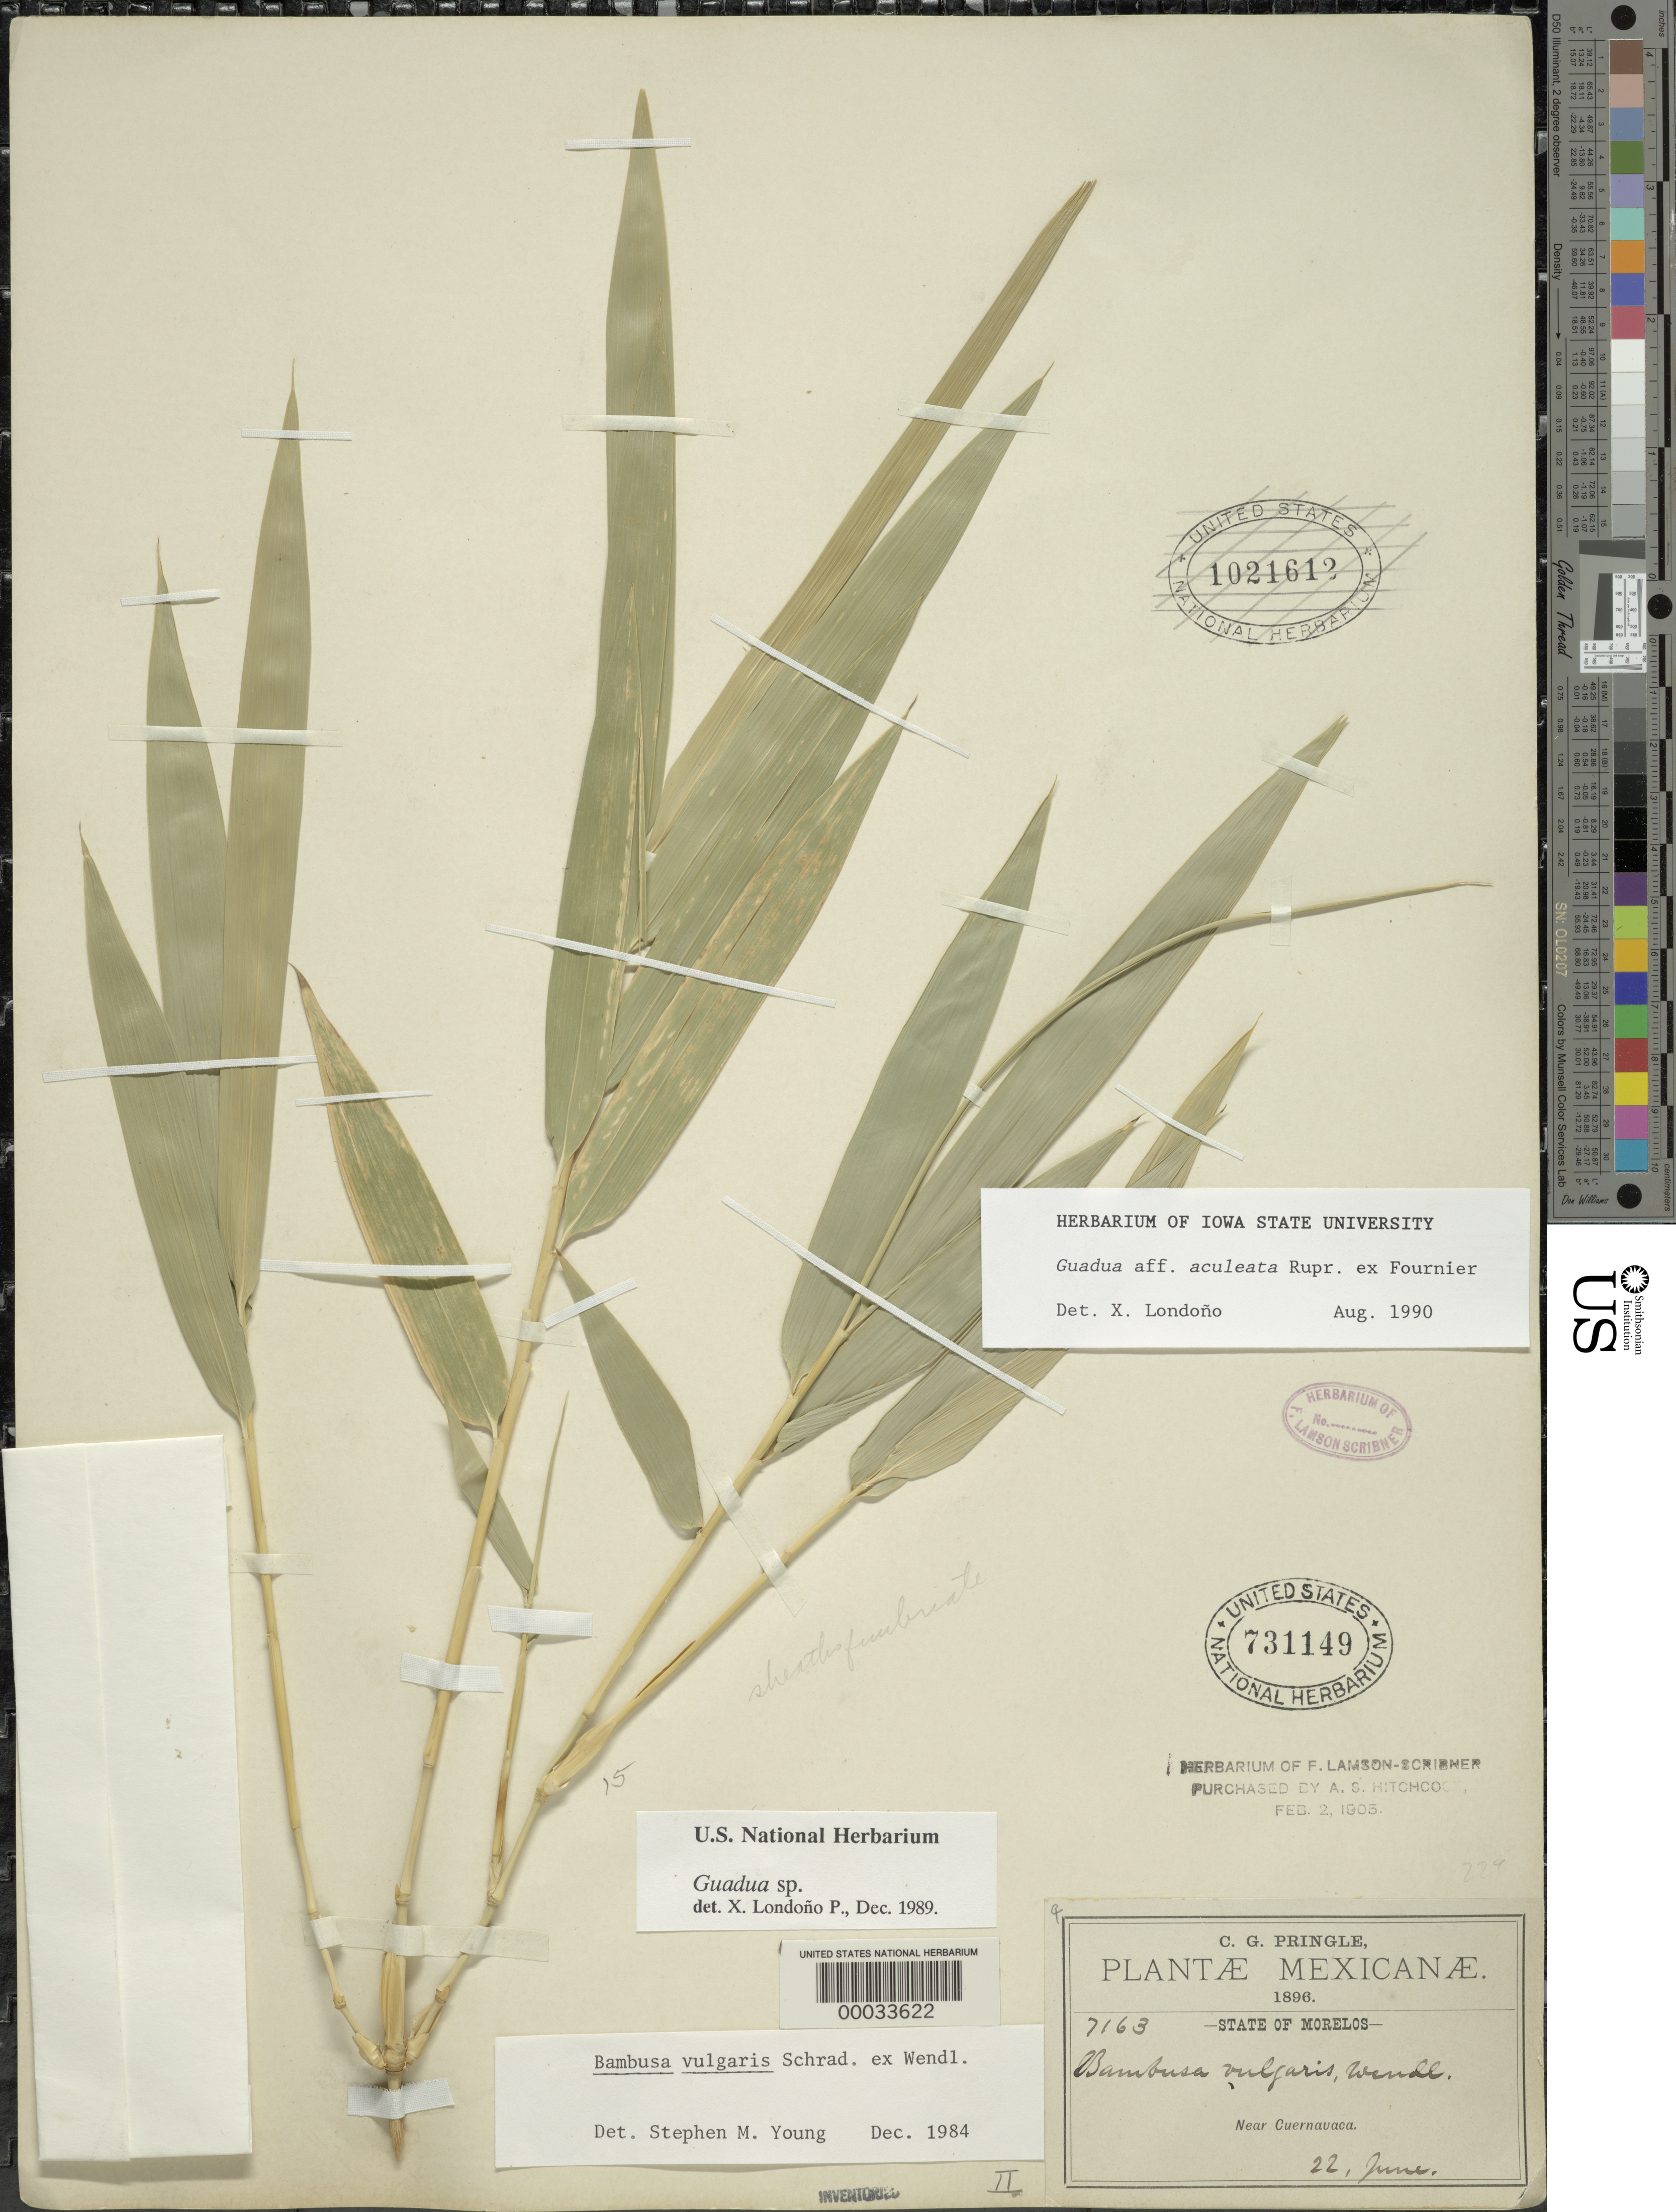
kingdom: Plantae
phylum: Tracheophyta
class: Liliopsida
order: Poales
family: Poaceae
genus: Guadua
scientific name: Guadua velutina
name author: Londoño & L.G. Clark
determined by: McMurchie, Elizabeth, (UNITED STATES)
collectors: C. G. Pringle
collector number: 7163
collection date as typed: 22 Jun 1896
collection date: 1896-06-22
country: Mexico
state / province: Morelos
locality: Near Cuernavaca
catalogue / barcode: US 731149